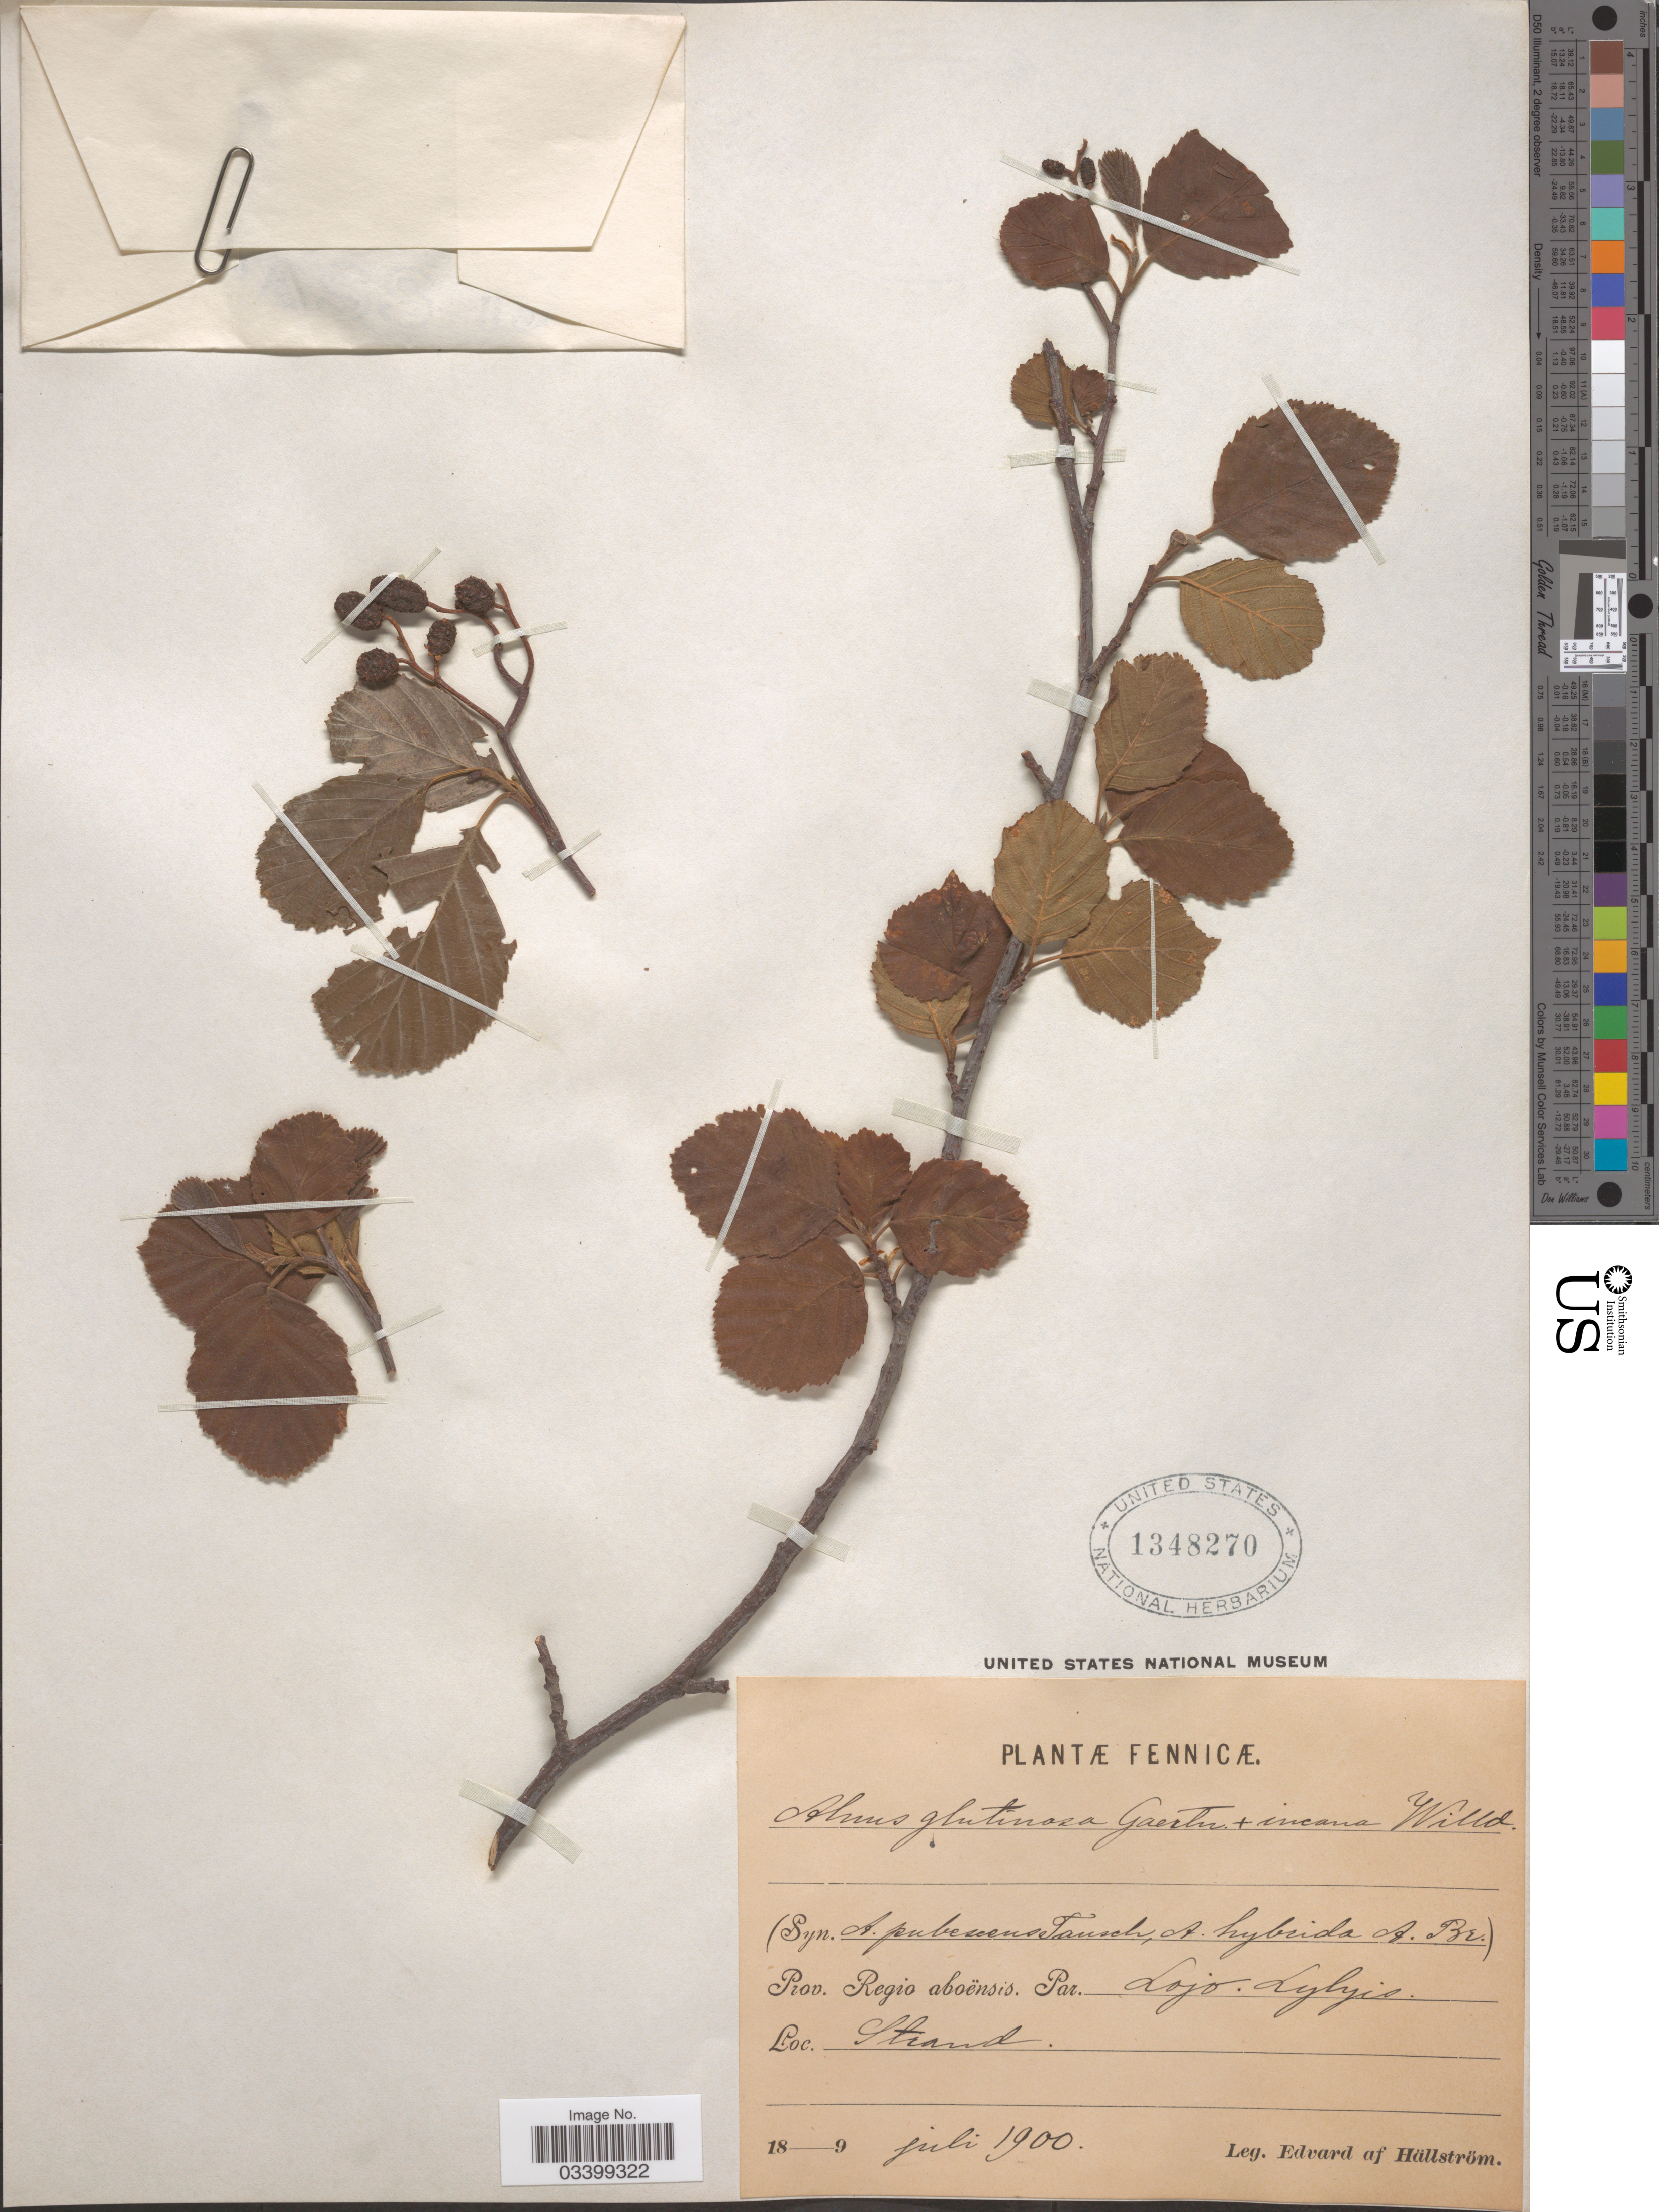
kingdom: Plantae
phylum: Tracheophyta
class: Magnoliopsida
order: Fagales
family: Betulaceae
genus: Alnus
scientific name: Alnus glutinosa x A. incana (L.) Moench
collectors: E. Hällström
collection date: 1900-07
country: Finland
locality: Prov. Regio aboënsis. Par. Loko Lylyis Strand.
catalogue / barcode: US 1348270